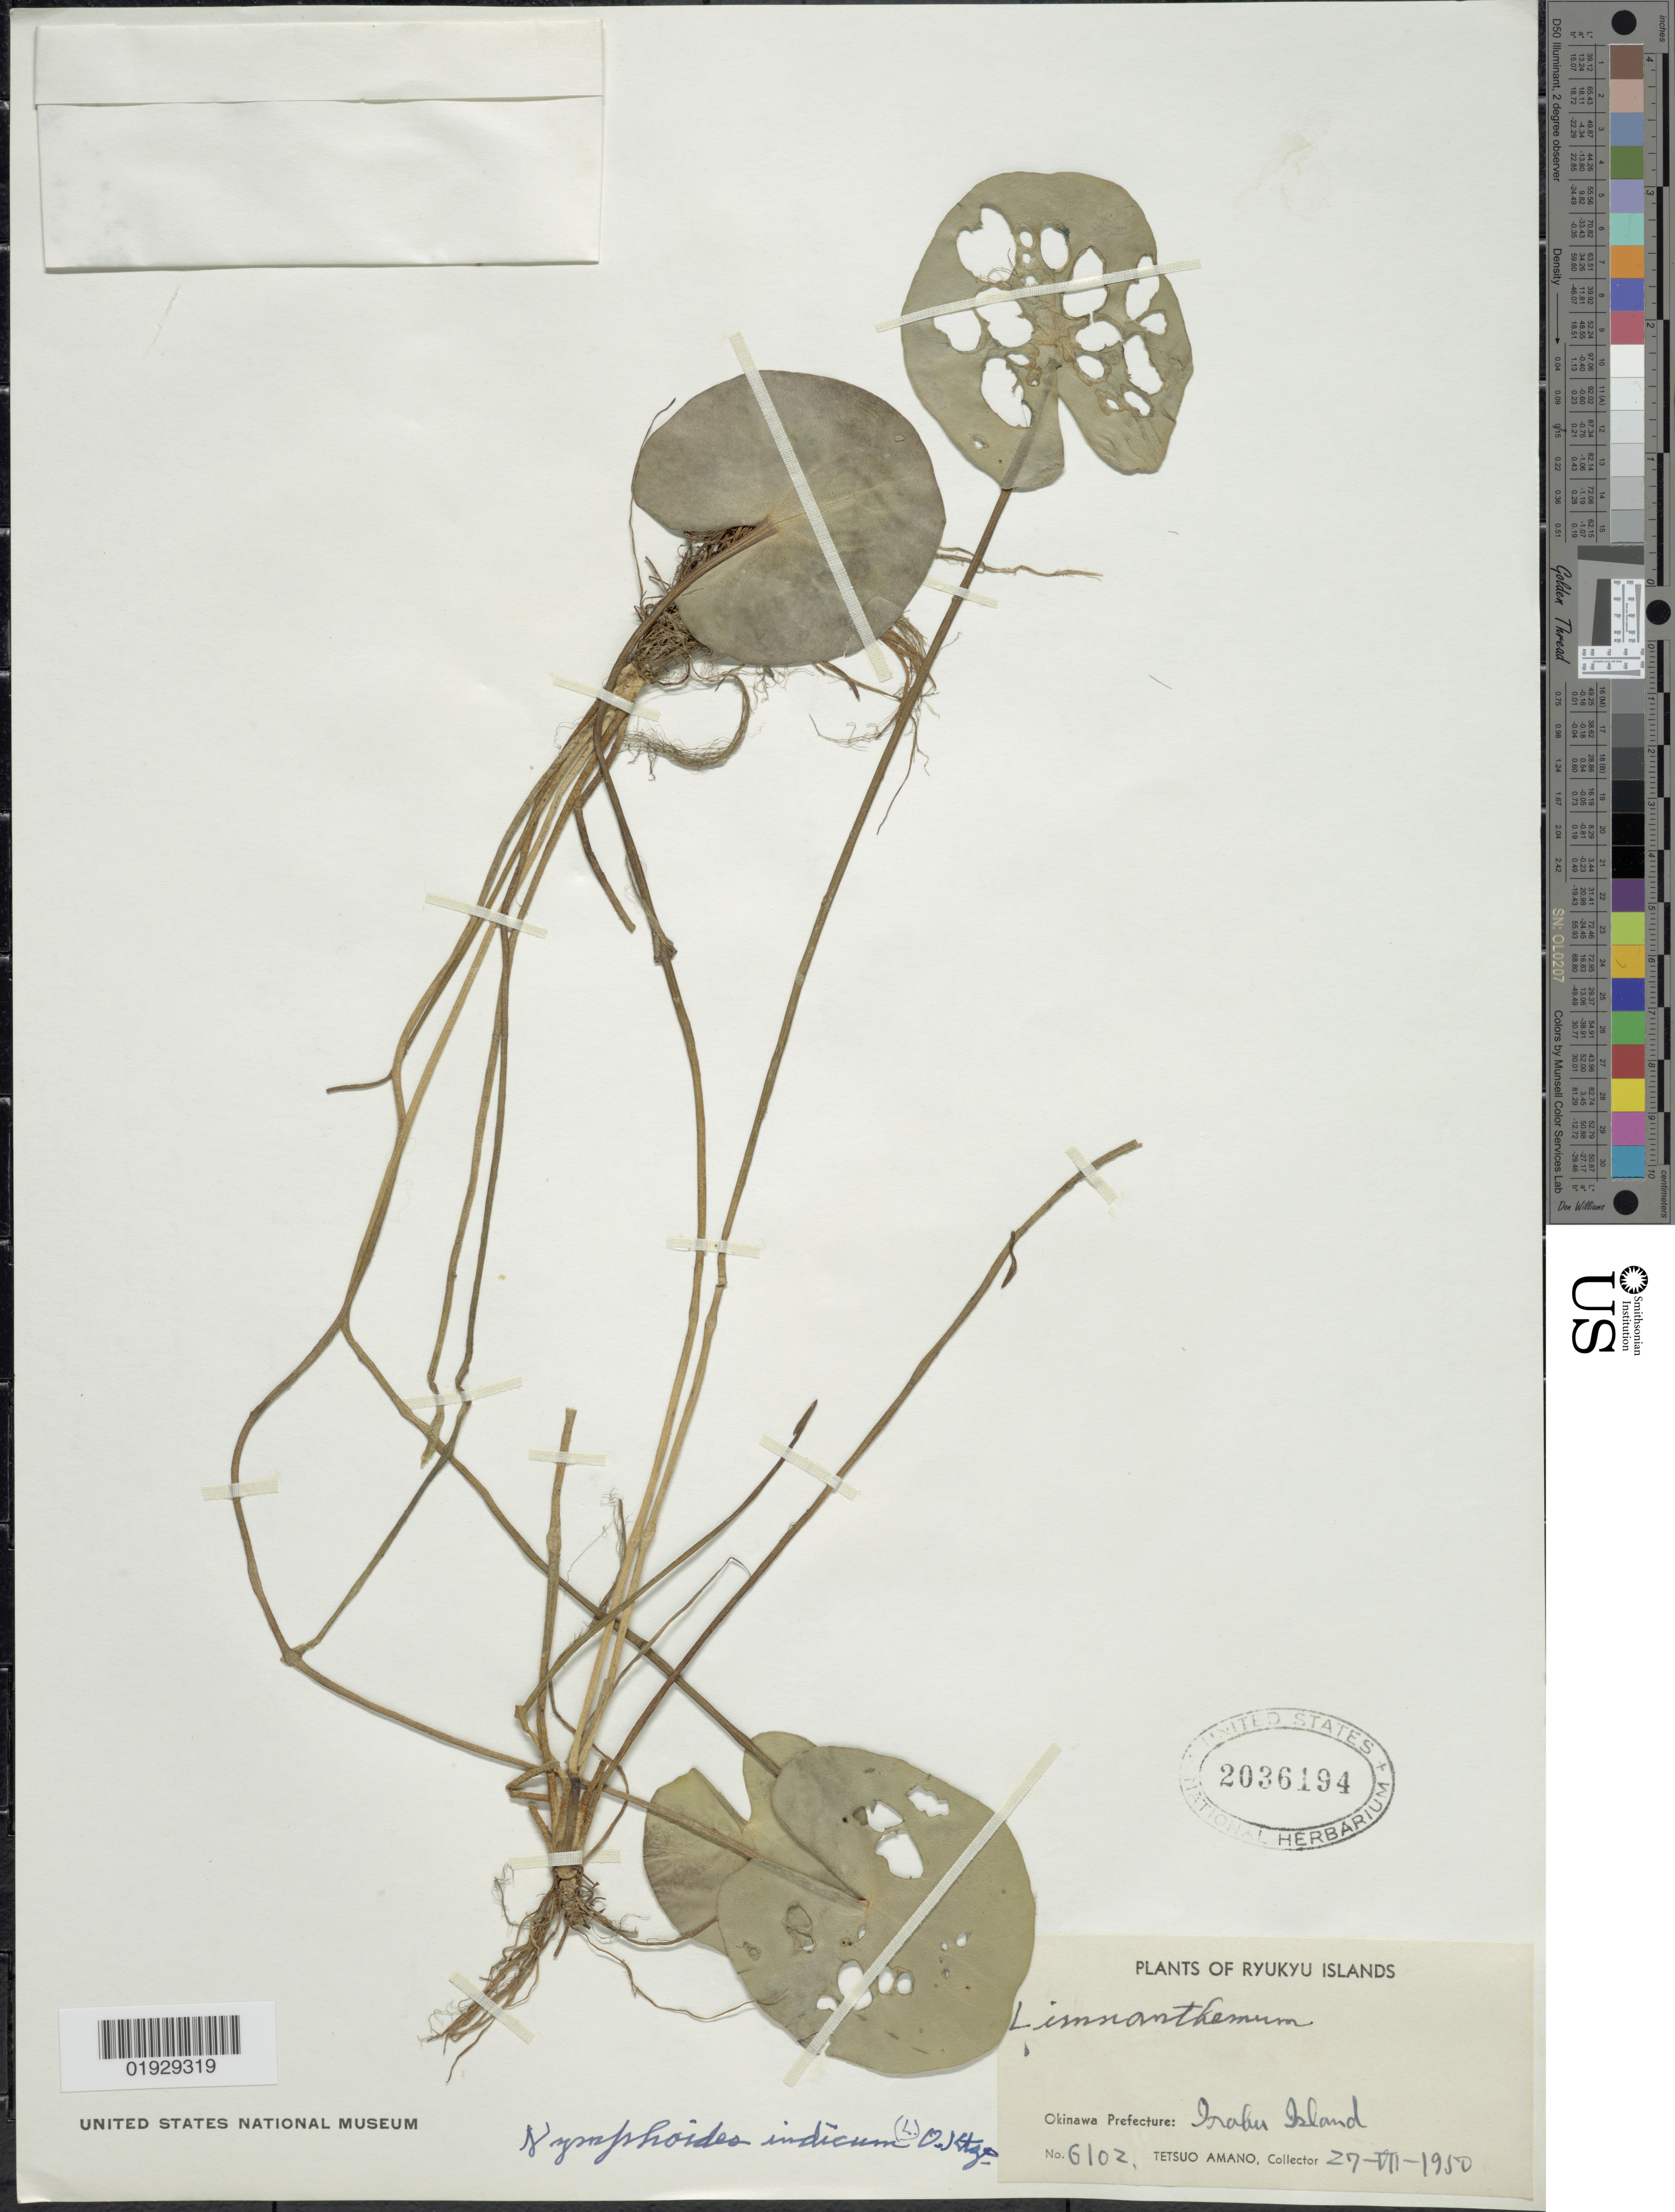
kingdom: Plantae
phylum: Tracheophyta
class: Magnoliopsida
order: Asterales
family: Menyanthaceae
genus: Nymphoides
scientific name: Nymphoides indica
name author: (L.) Kuntze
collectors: T. Amano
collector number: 6102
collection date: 1950-07-27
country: Japan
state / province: Okinawa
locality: Ryukyu Islands. Okinawa Prefecture: Inabu Island.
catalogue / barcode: US 2036194